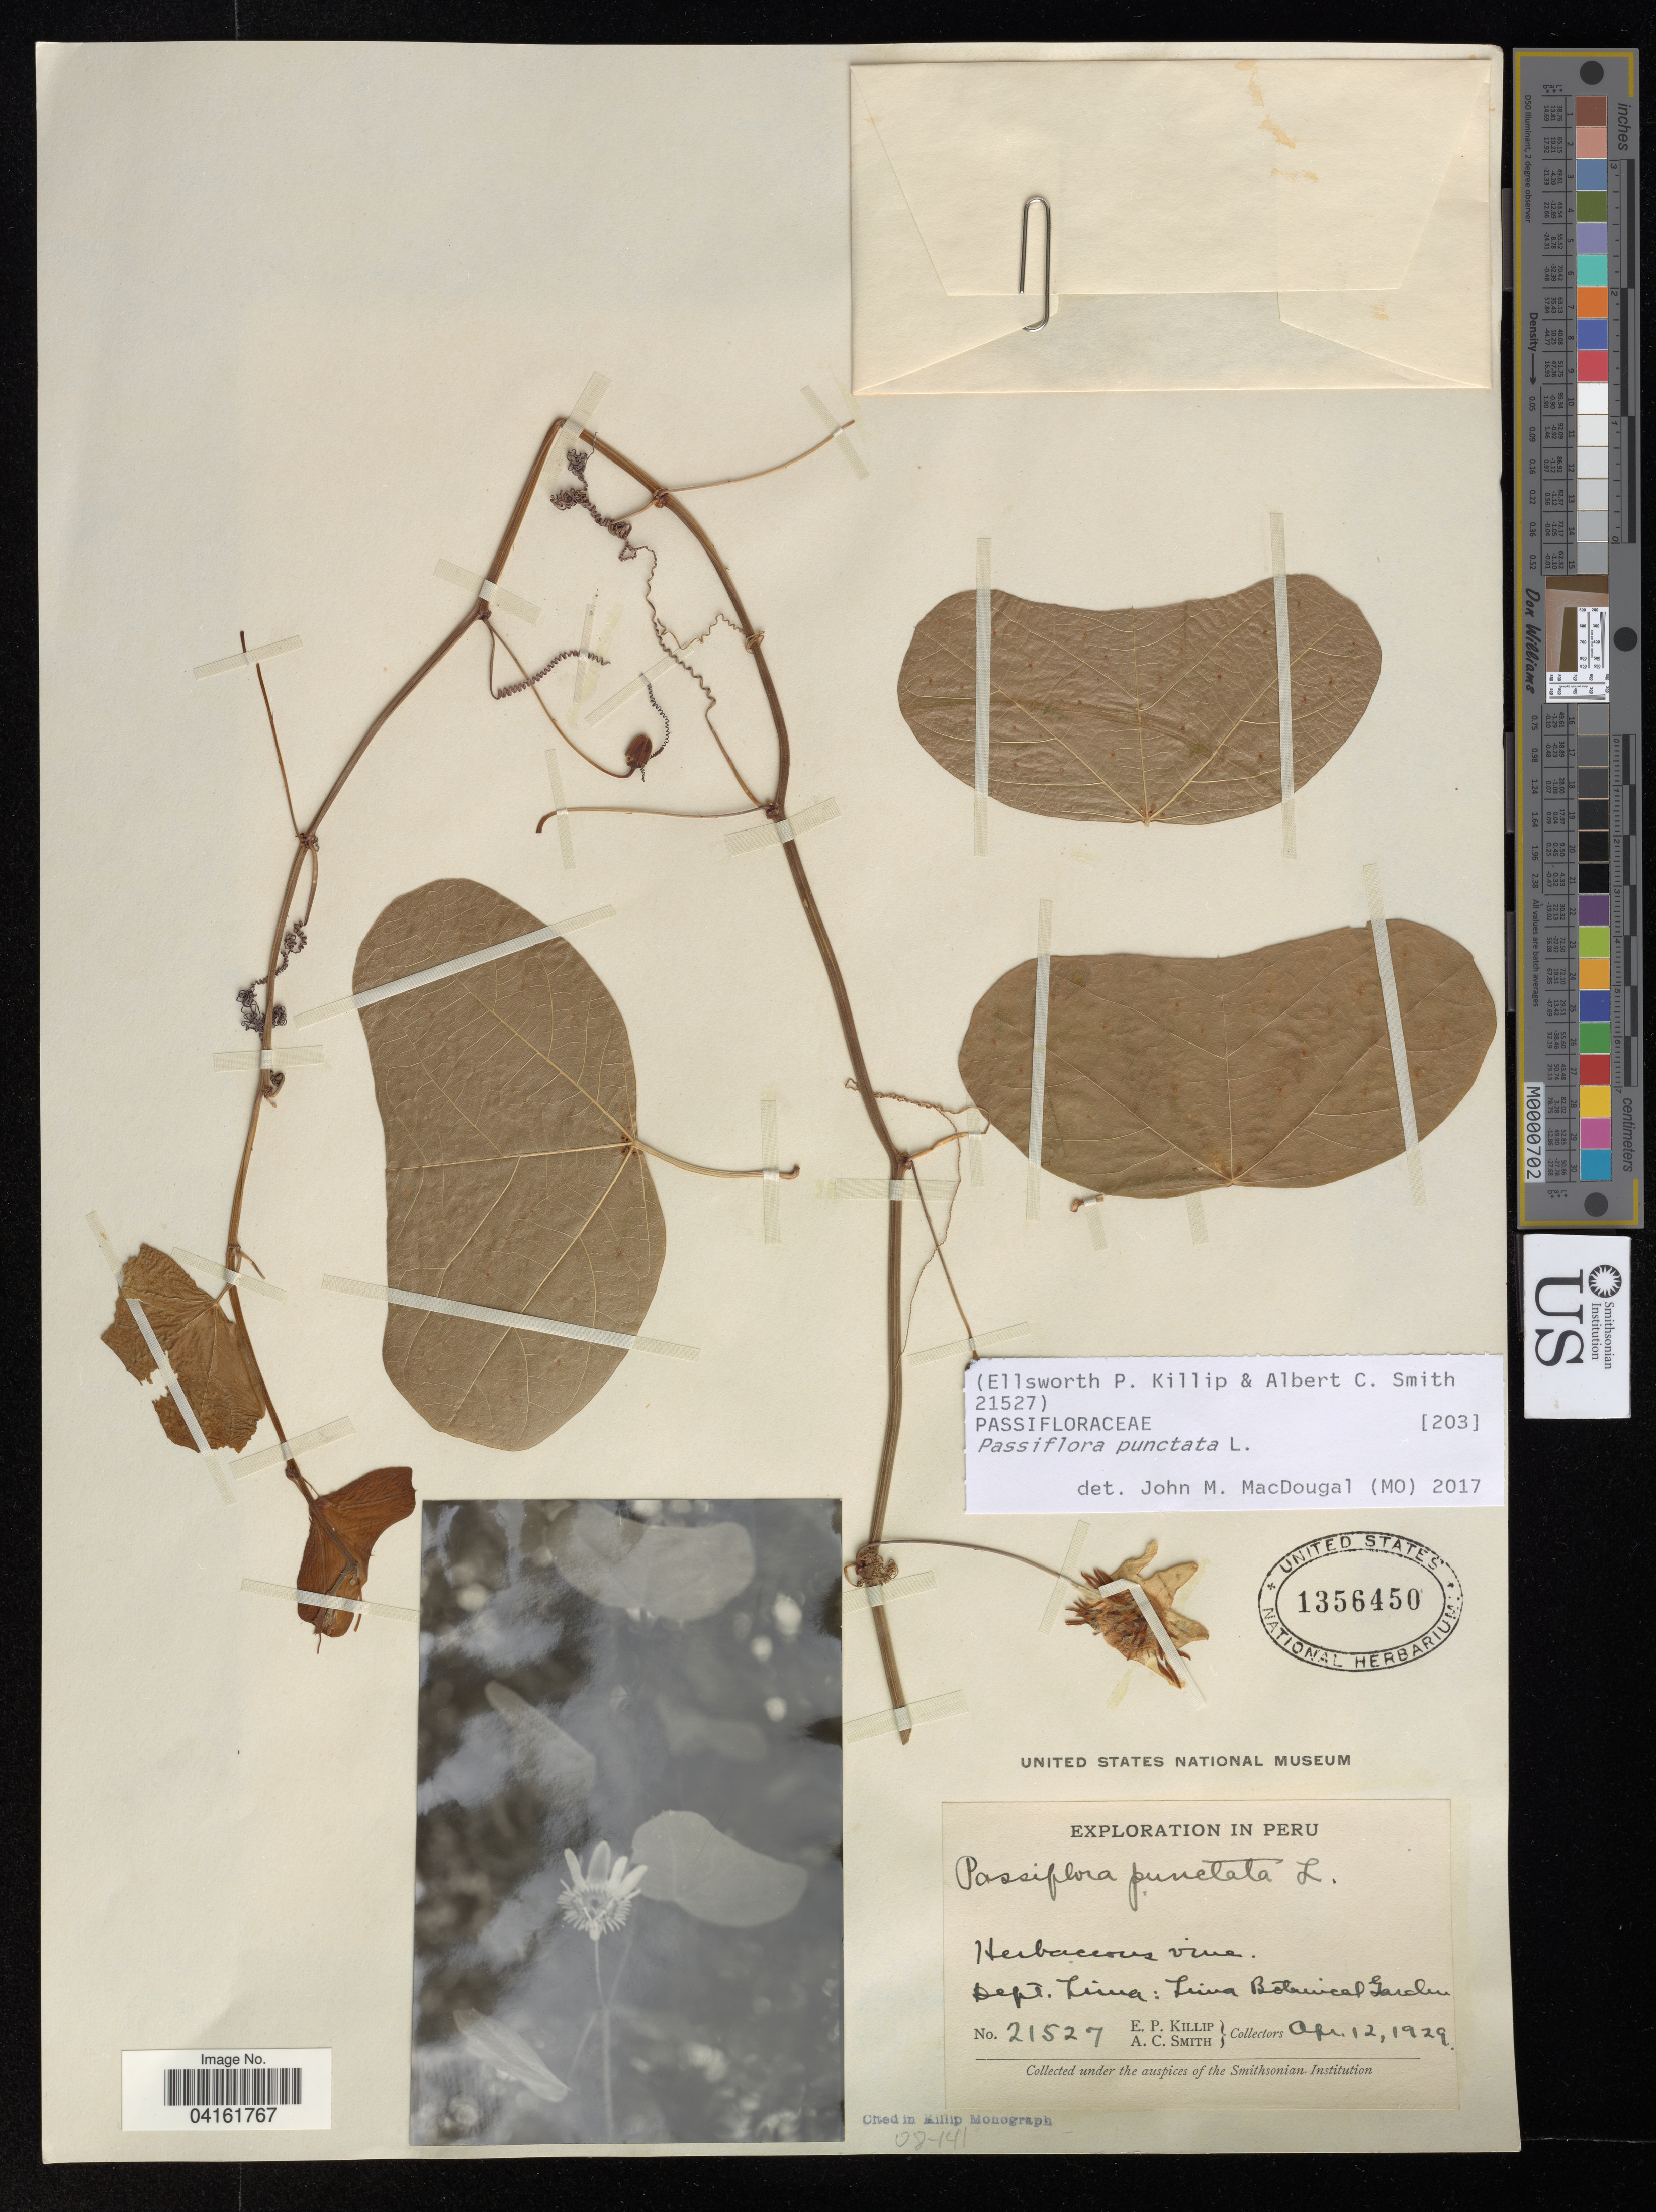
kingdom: Plantae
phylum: Tracheophyta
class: Magnoliopsida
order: Malpighiales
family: Passifloraceae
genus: Passiflora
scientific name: Passiflora punctata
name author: L.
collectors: E. P. Killip & A. C. Smith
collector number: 21527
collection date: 1929-04-12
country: Peru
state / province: Lima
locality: Lima Botanical Garden.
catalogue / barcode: US 1356450